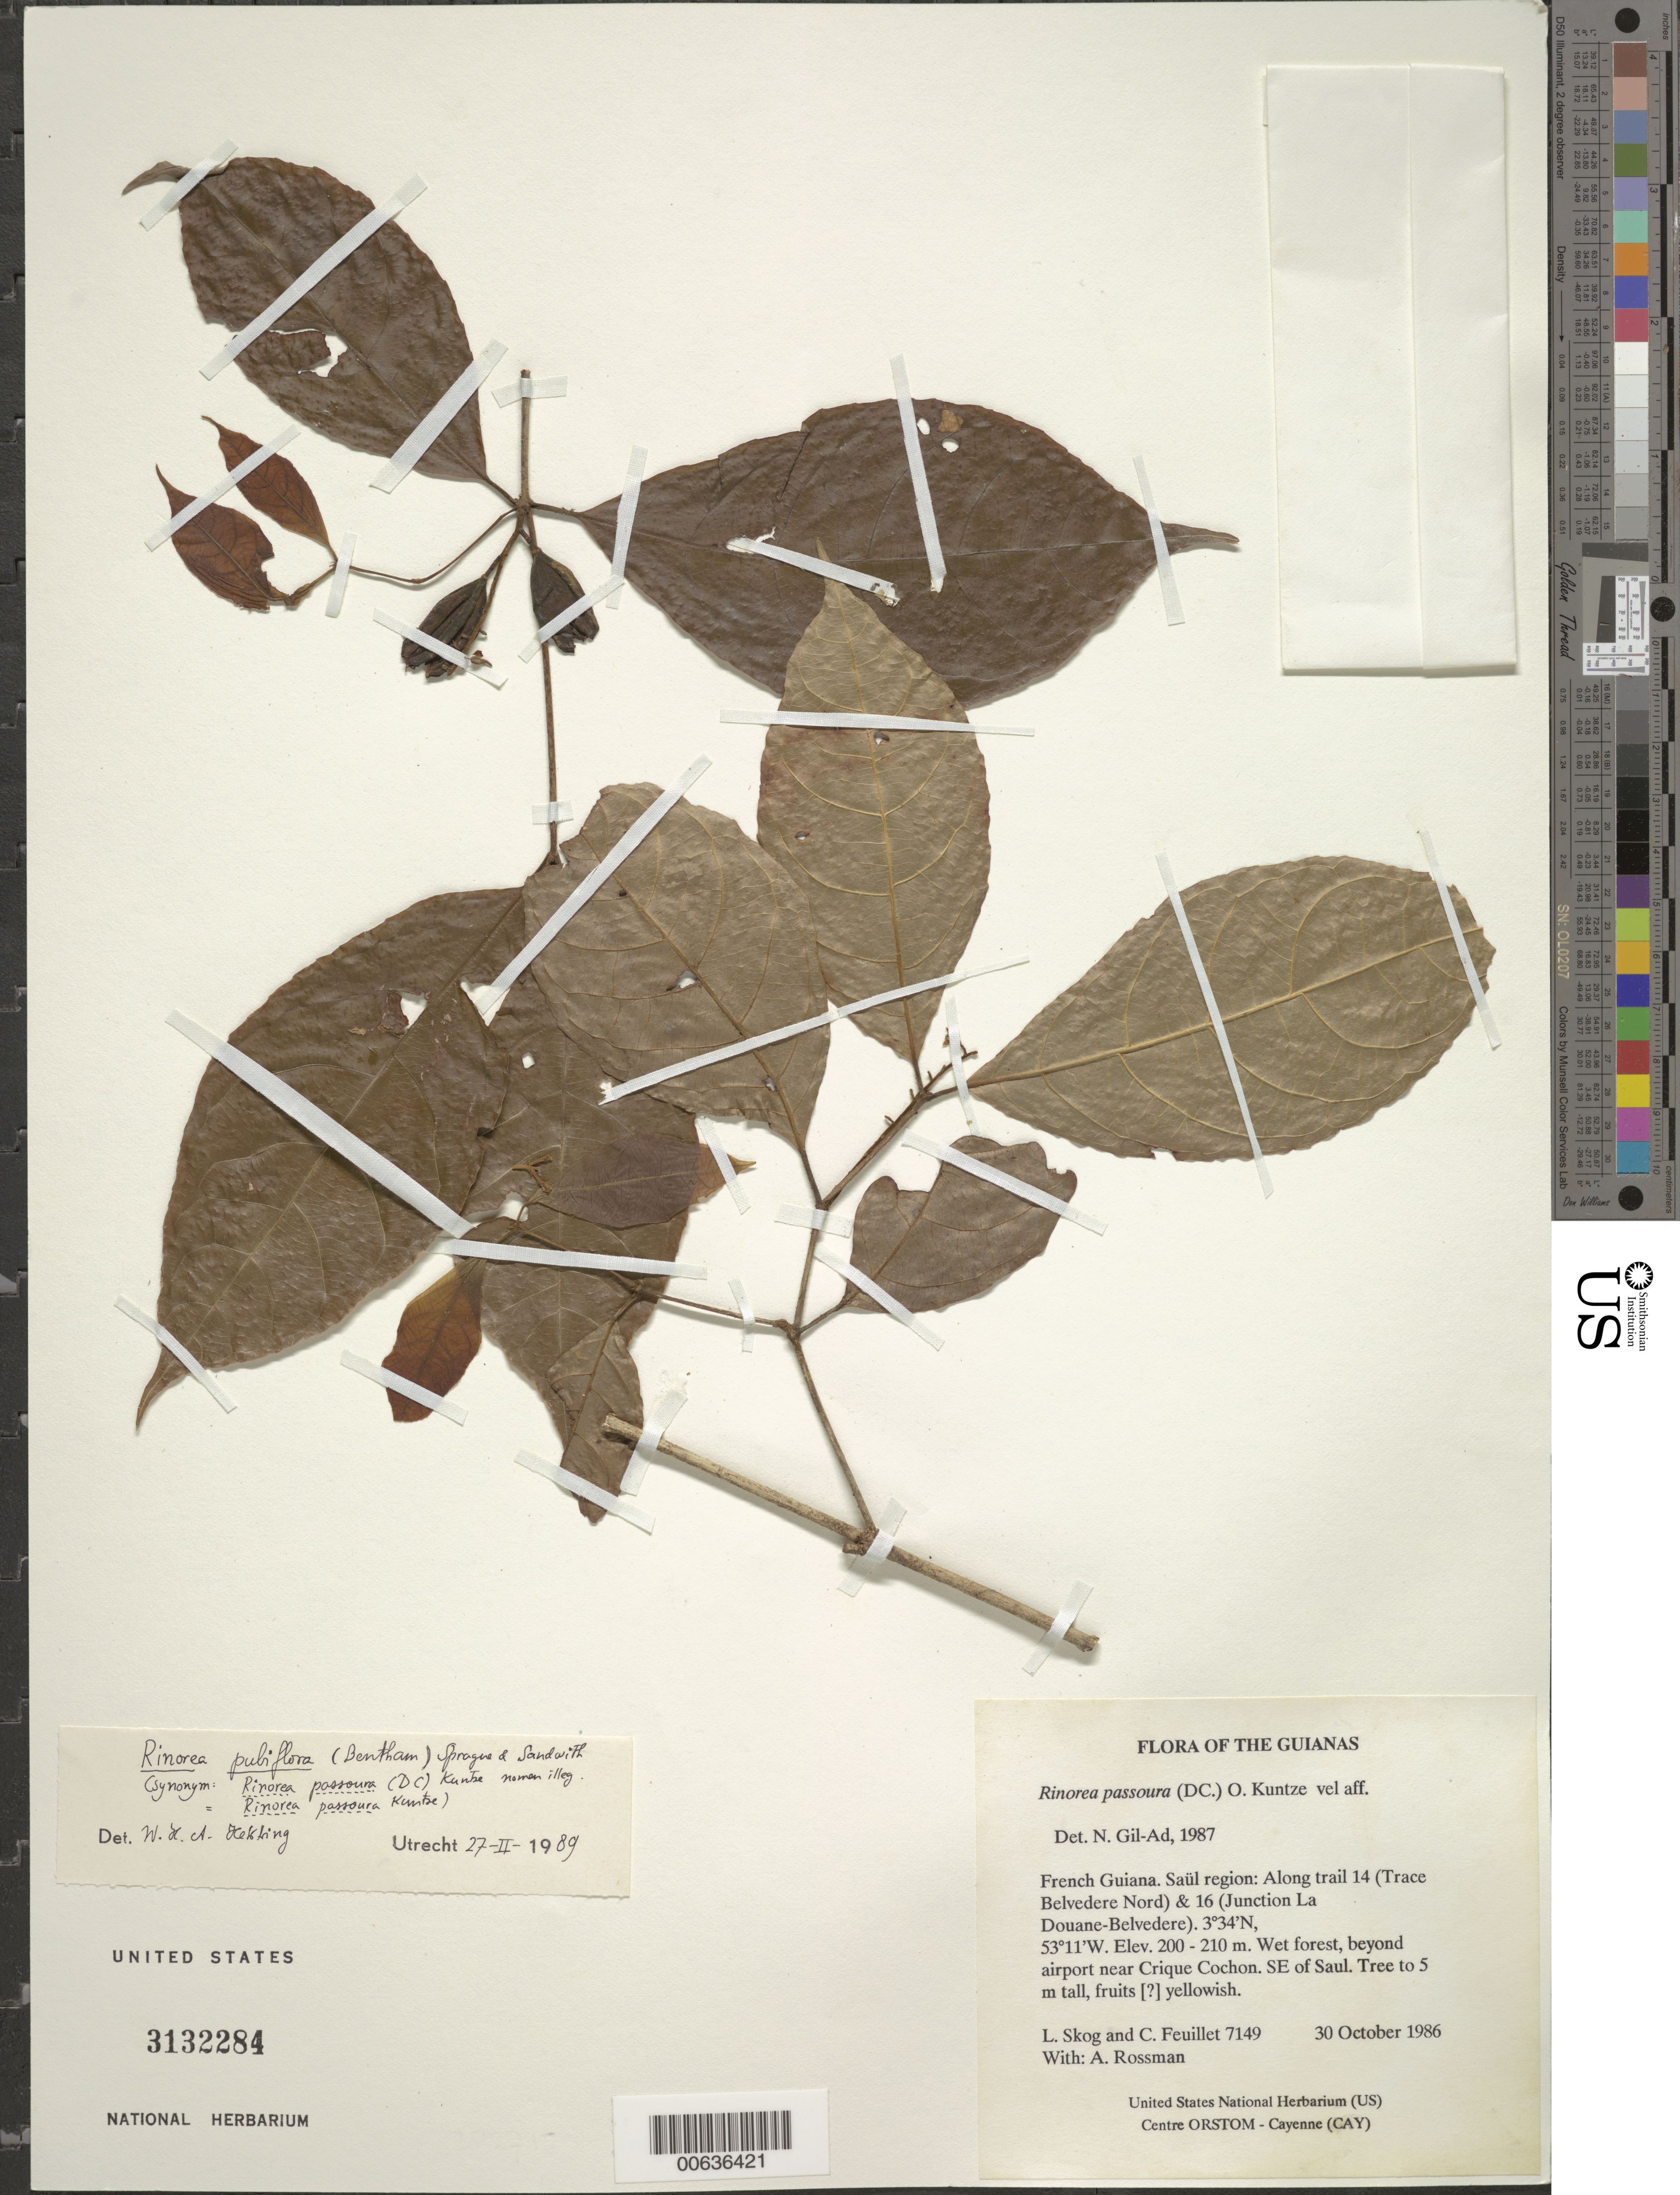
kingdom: Plantae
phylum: Tracheophyta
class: Magnoliopsida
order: Malpighiales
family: Violaceae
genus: Rinorea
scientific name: Rinorea pubiflora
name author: (Benth.) Sprague & Sandwith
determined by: Hekking, W. H. A.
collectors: L. E. Skog, C. Feuillet & A. Rossman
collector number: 7149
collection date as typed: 30 October 1986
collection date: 1986-10-30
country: French Guiana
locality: SE of Saül along trail 14 (Trace Belvedere Nord) & 16 (Junction La Douane-Belvedere)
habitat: Wet forest, beyond airport near Crique Cochon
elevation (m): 200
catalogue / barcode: US 3132284